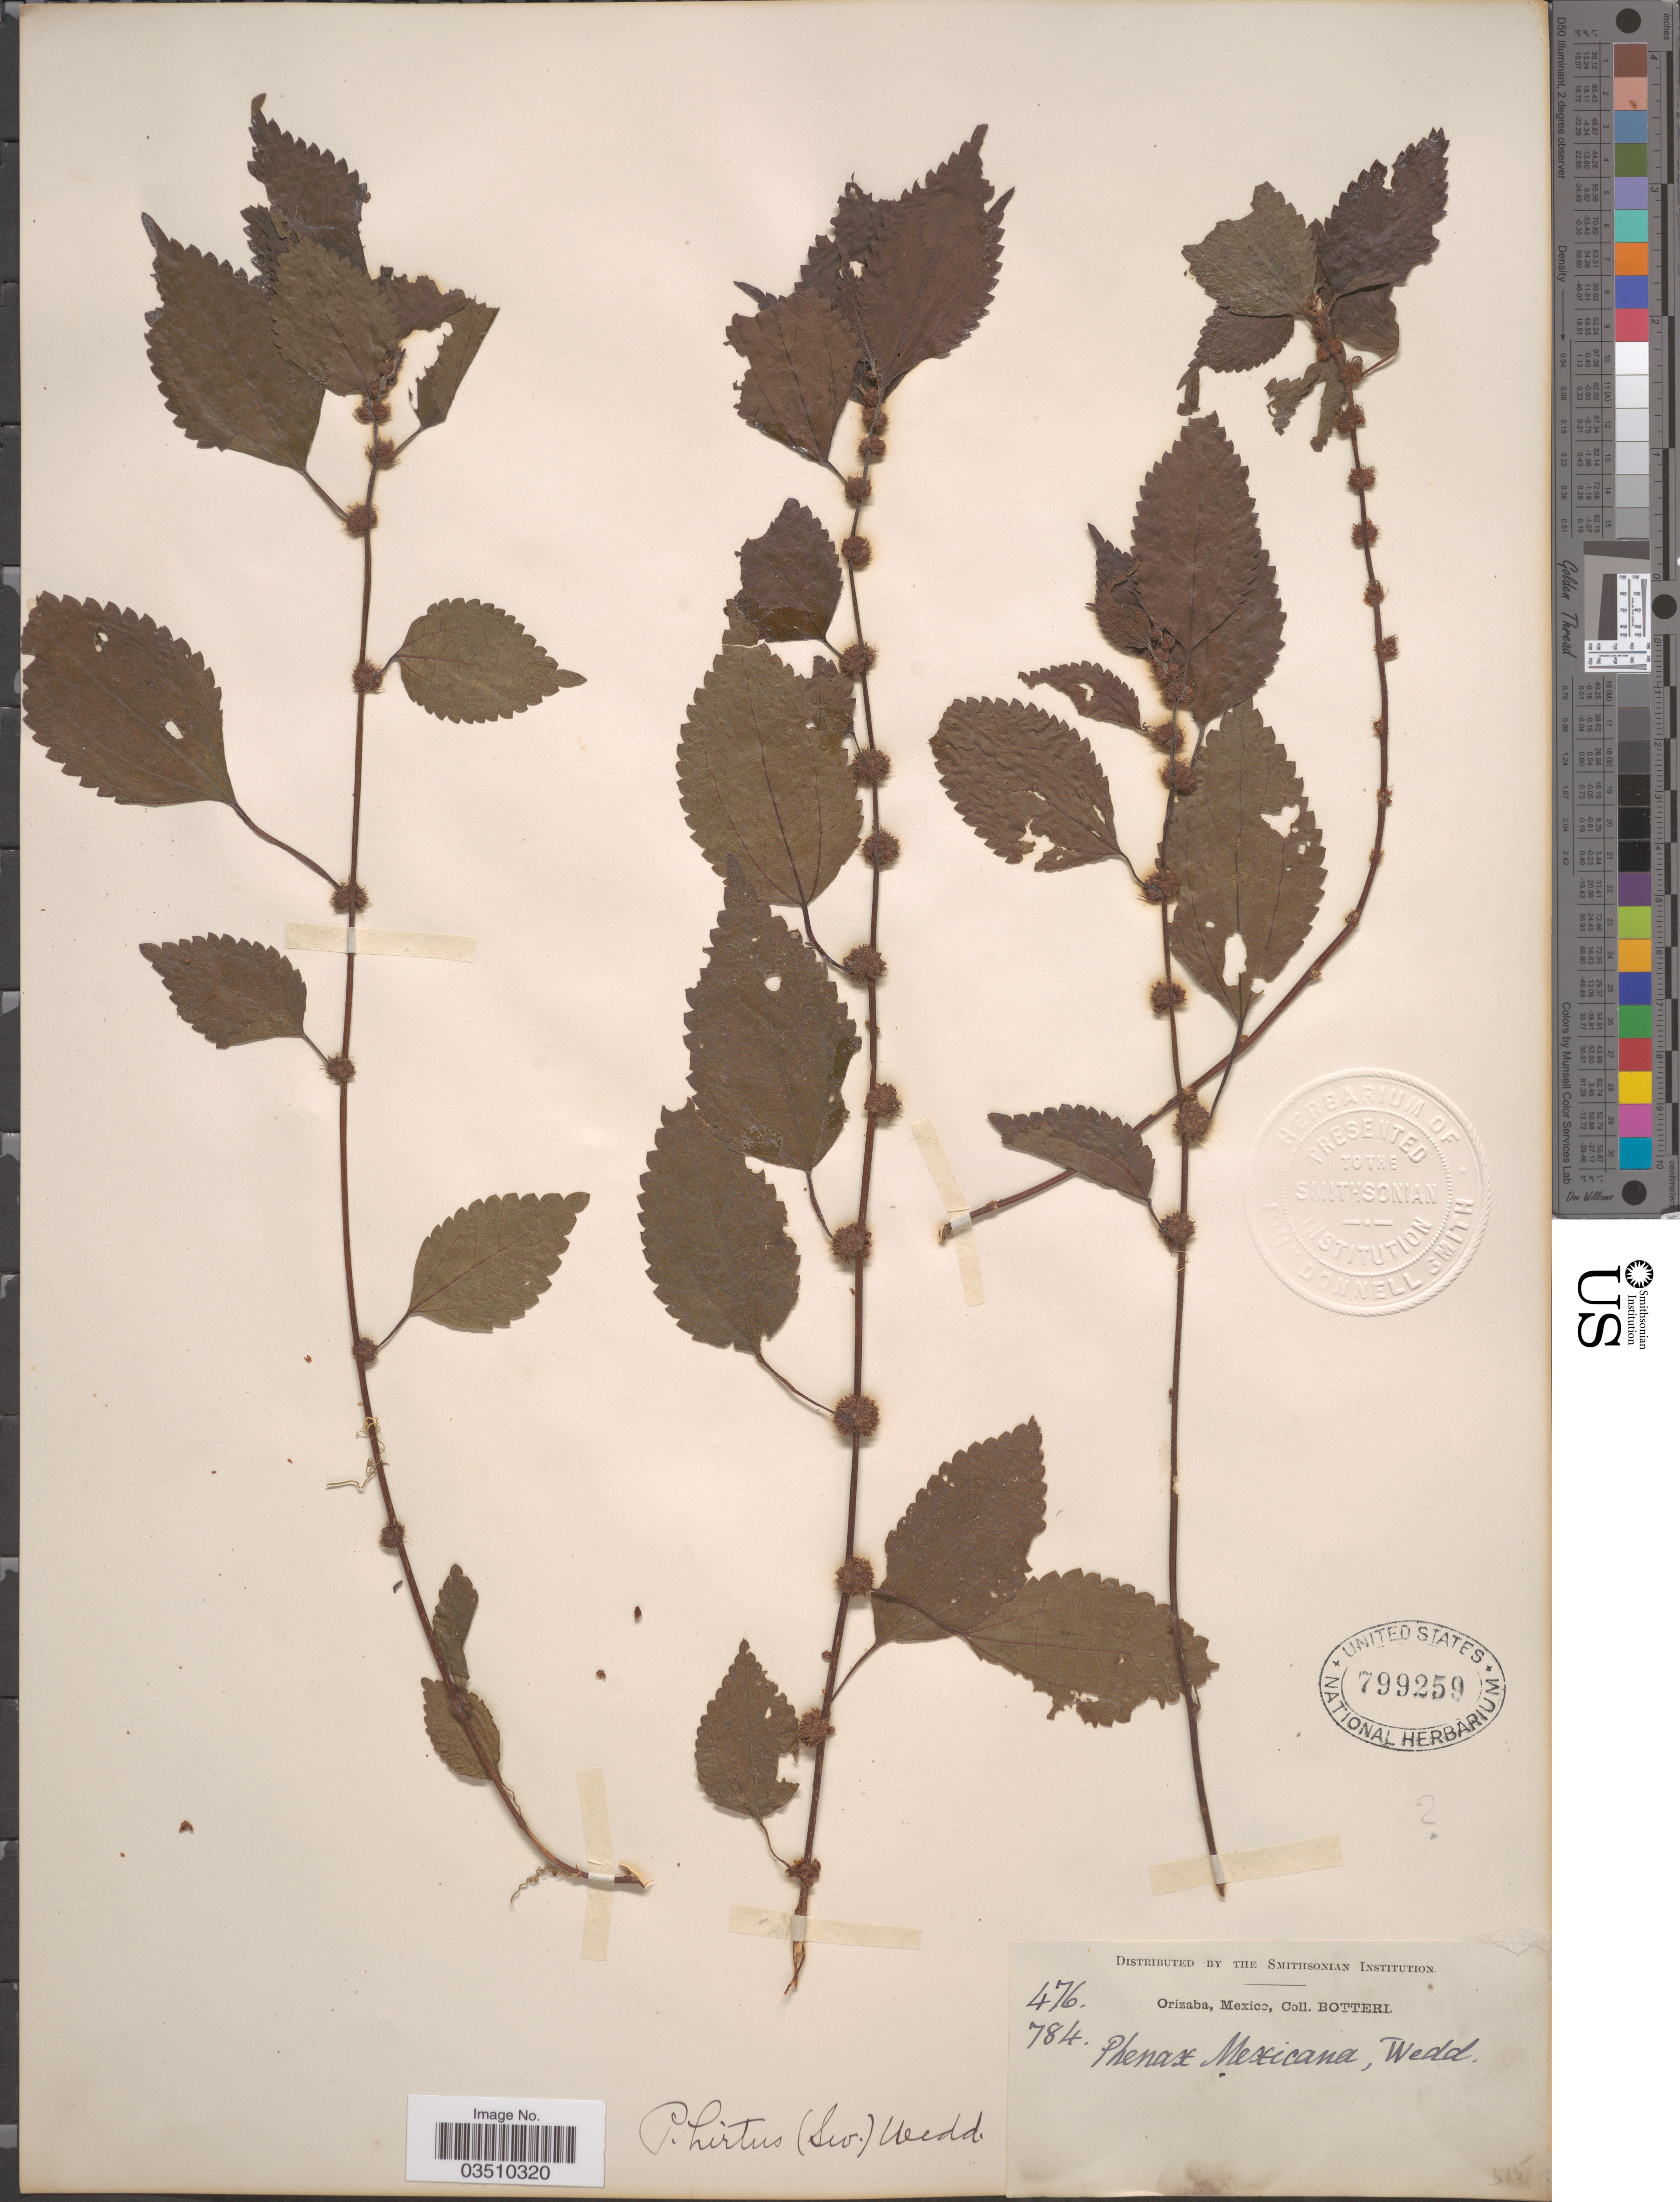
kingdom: Plantae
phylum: Tracheophyta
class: Magnoliopsida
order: Rosales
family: Urticaceae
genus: Phenax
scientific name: Phenax hirtus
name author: (Sw.) Wedd.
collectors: -. Botteri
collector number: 476/784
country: Mexico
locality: Orizaba.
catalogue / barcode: US 799259